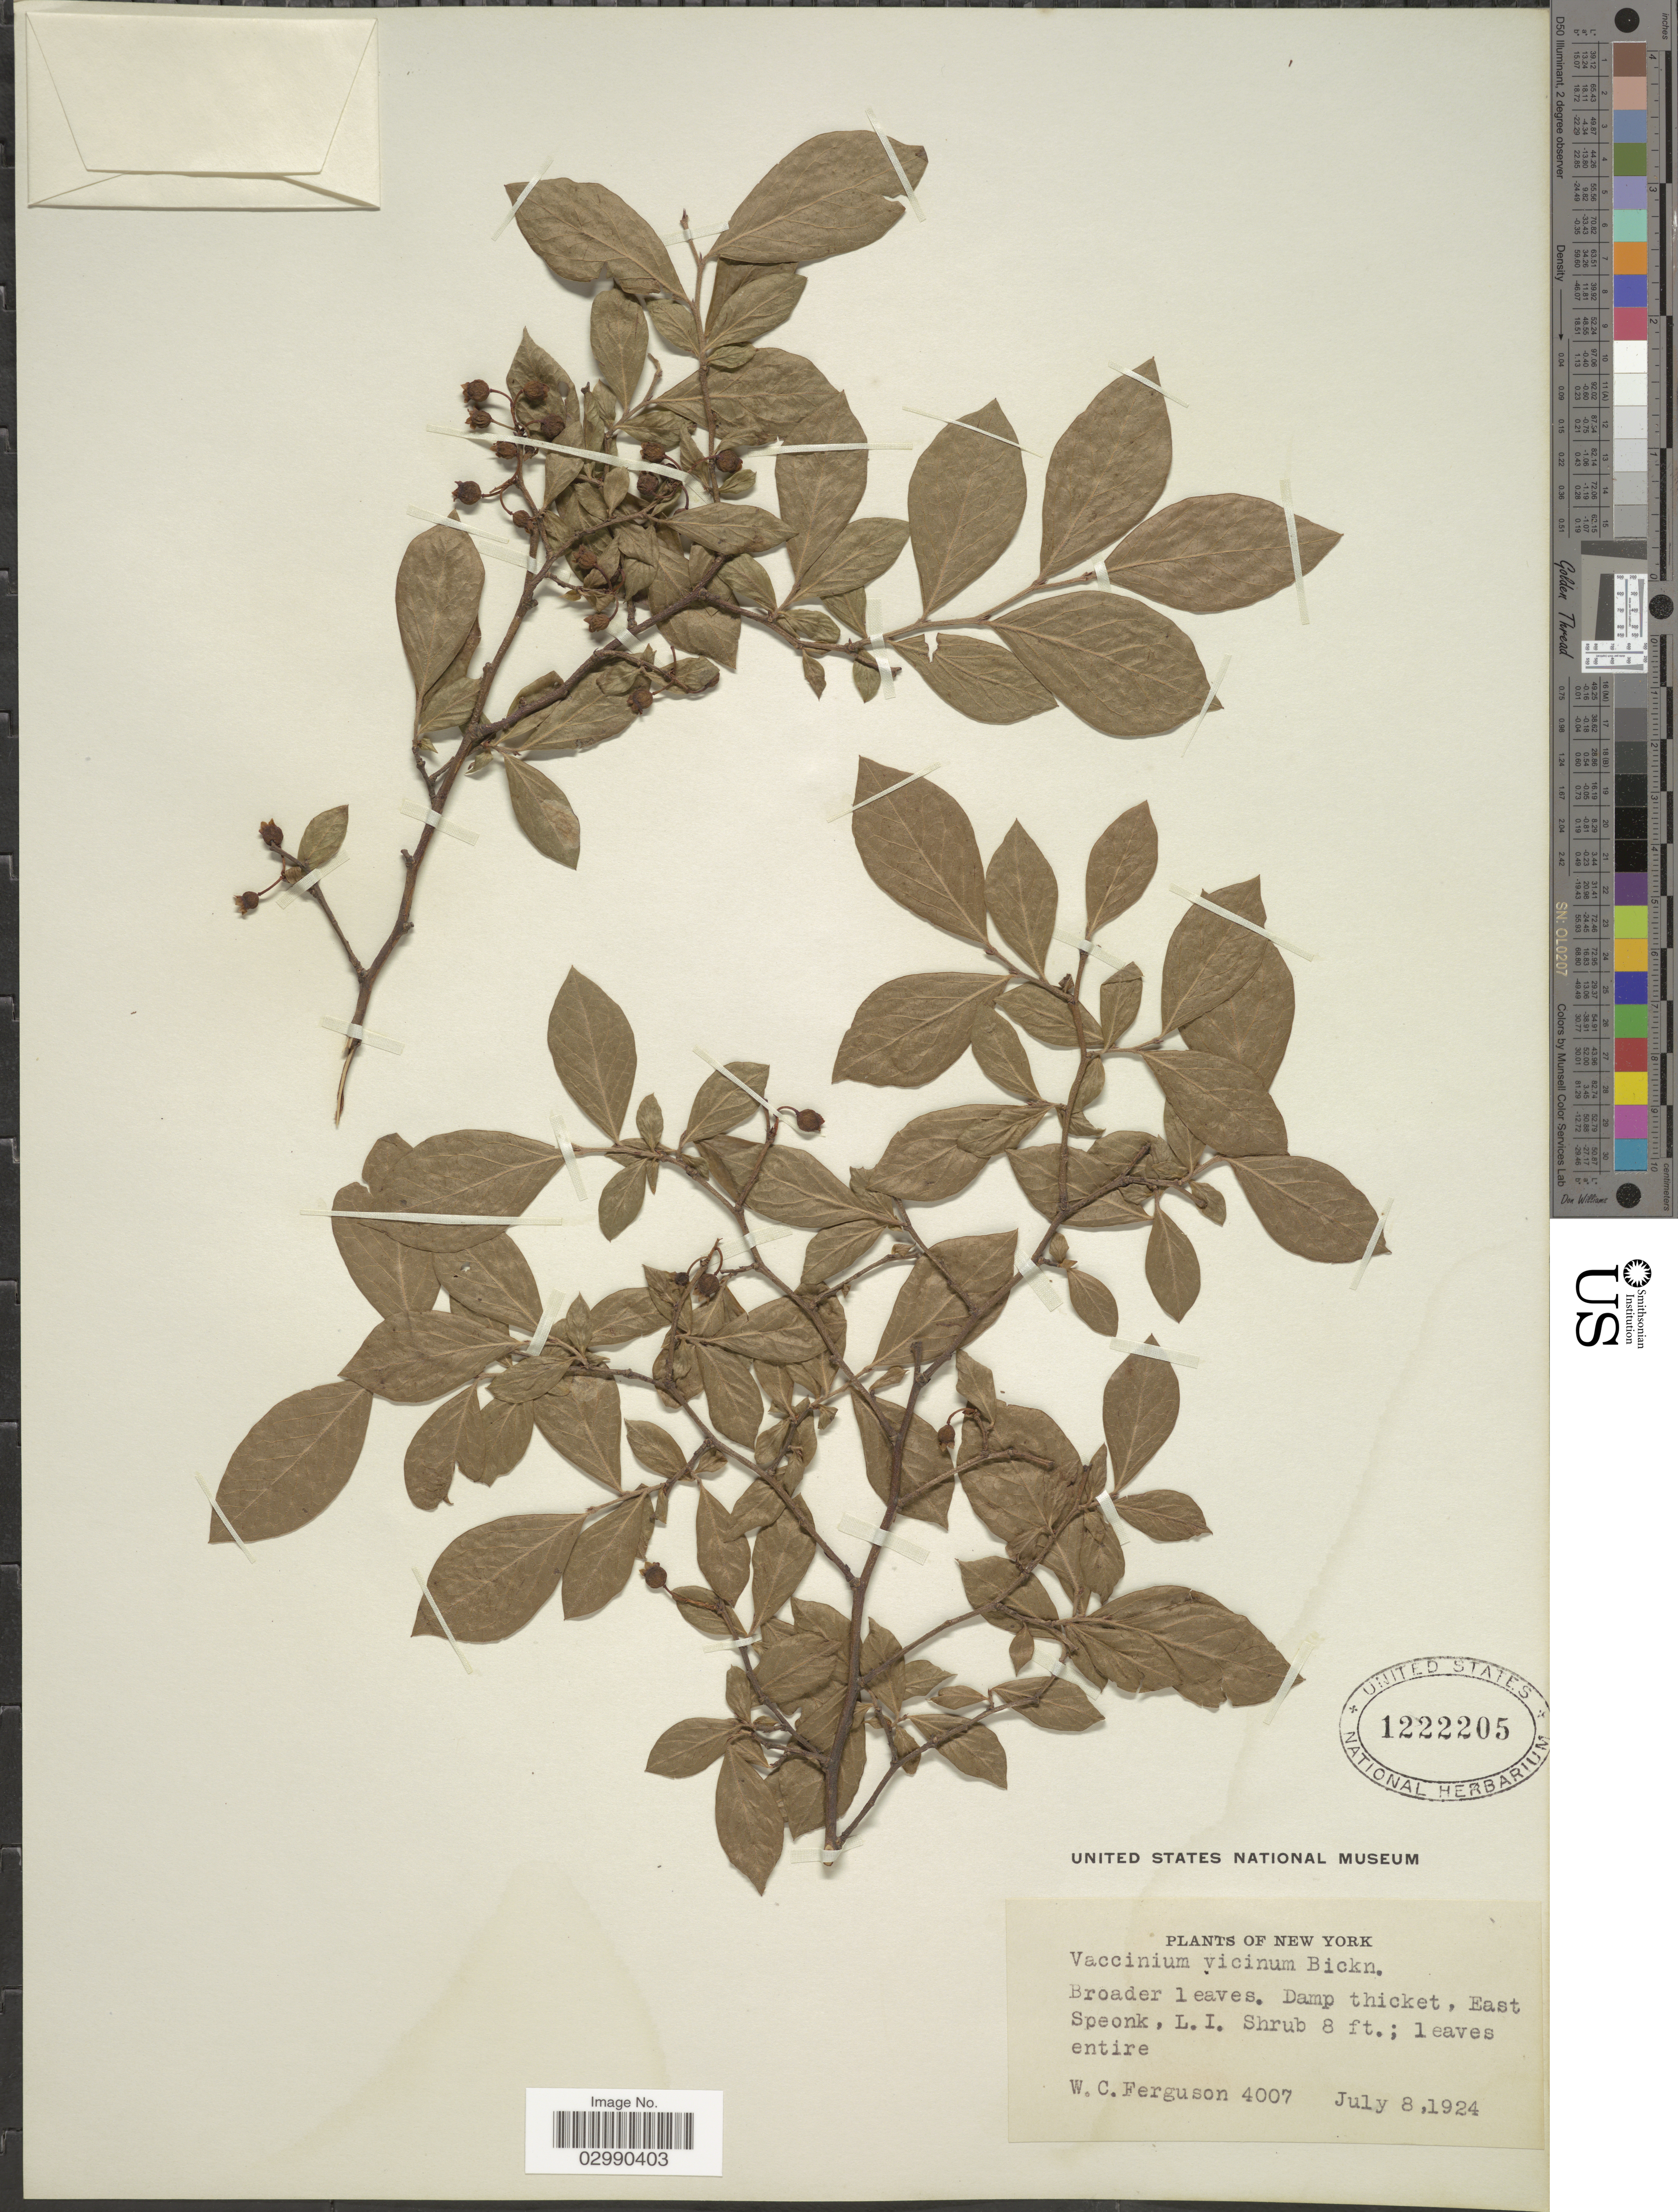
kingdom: Plantae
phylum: Tracheophyta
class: Magnoliopsida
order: Ericales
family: Ericaceae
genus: Vaccinium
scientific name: Vaccinium vicinum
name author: E.P. Bicknell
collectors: W. Ferguson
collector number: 4007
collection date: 1924-07-08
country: United States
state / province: New York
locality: East Speonk, L.I.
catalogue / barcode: US 1222205